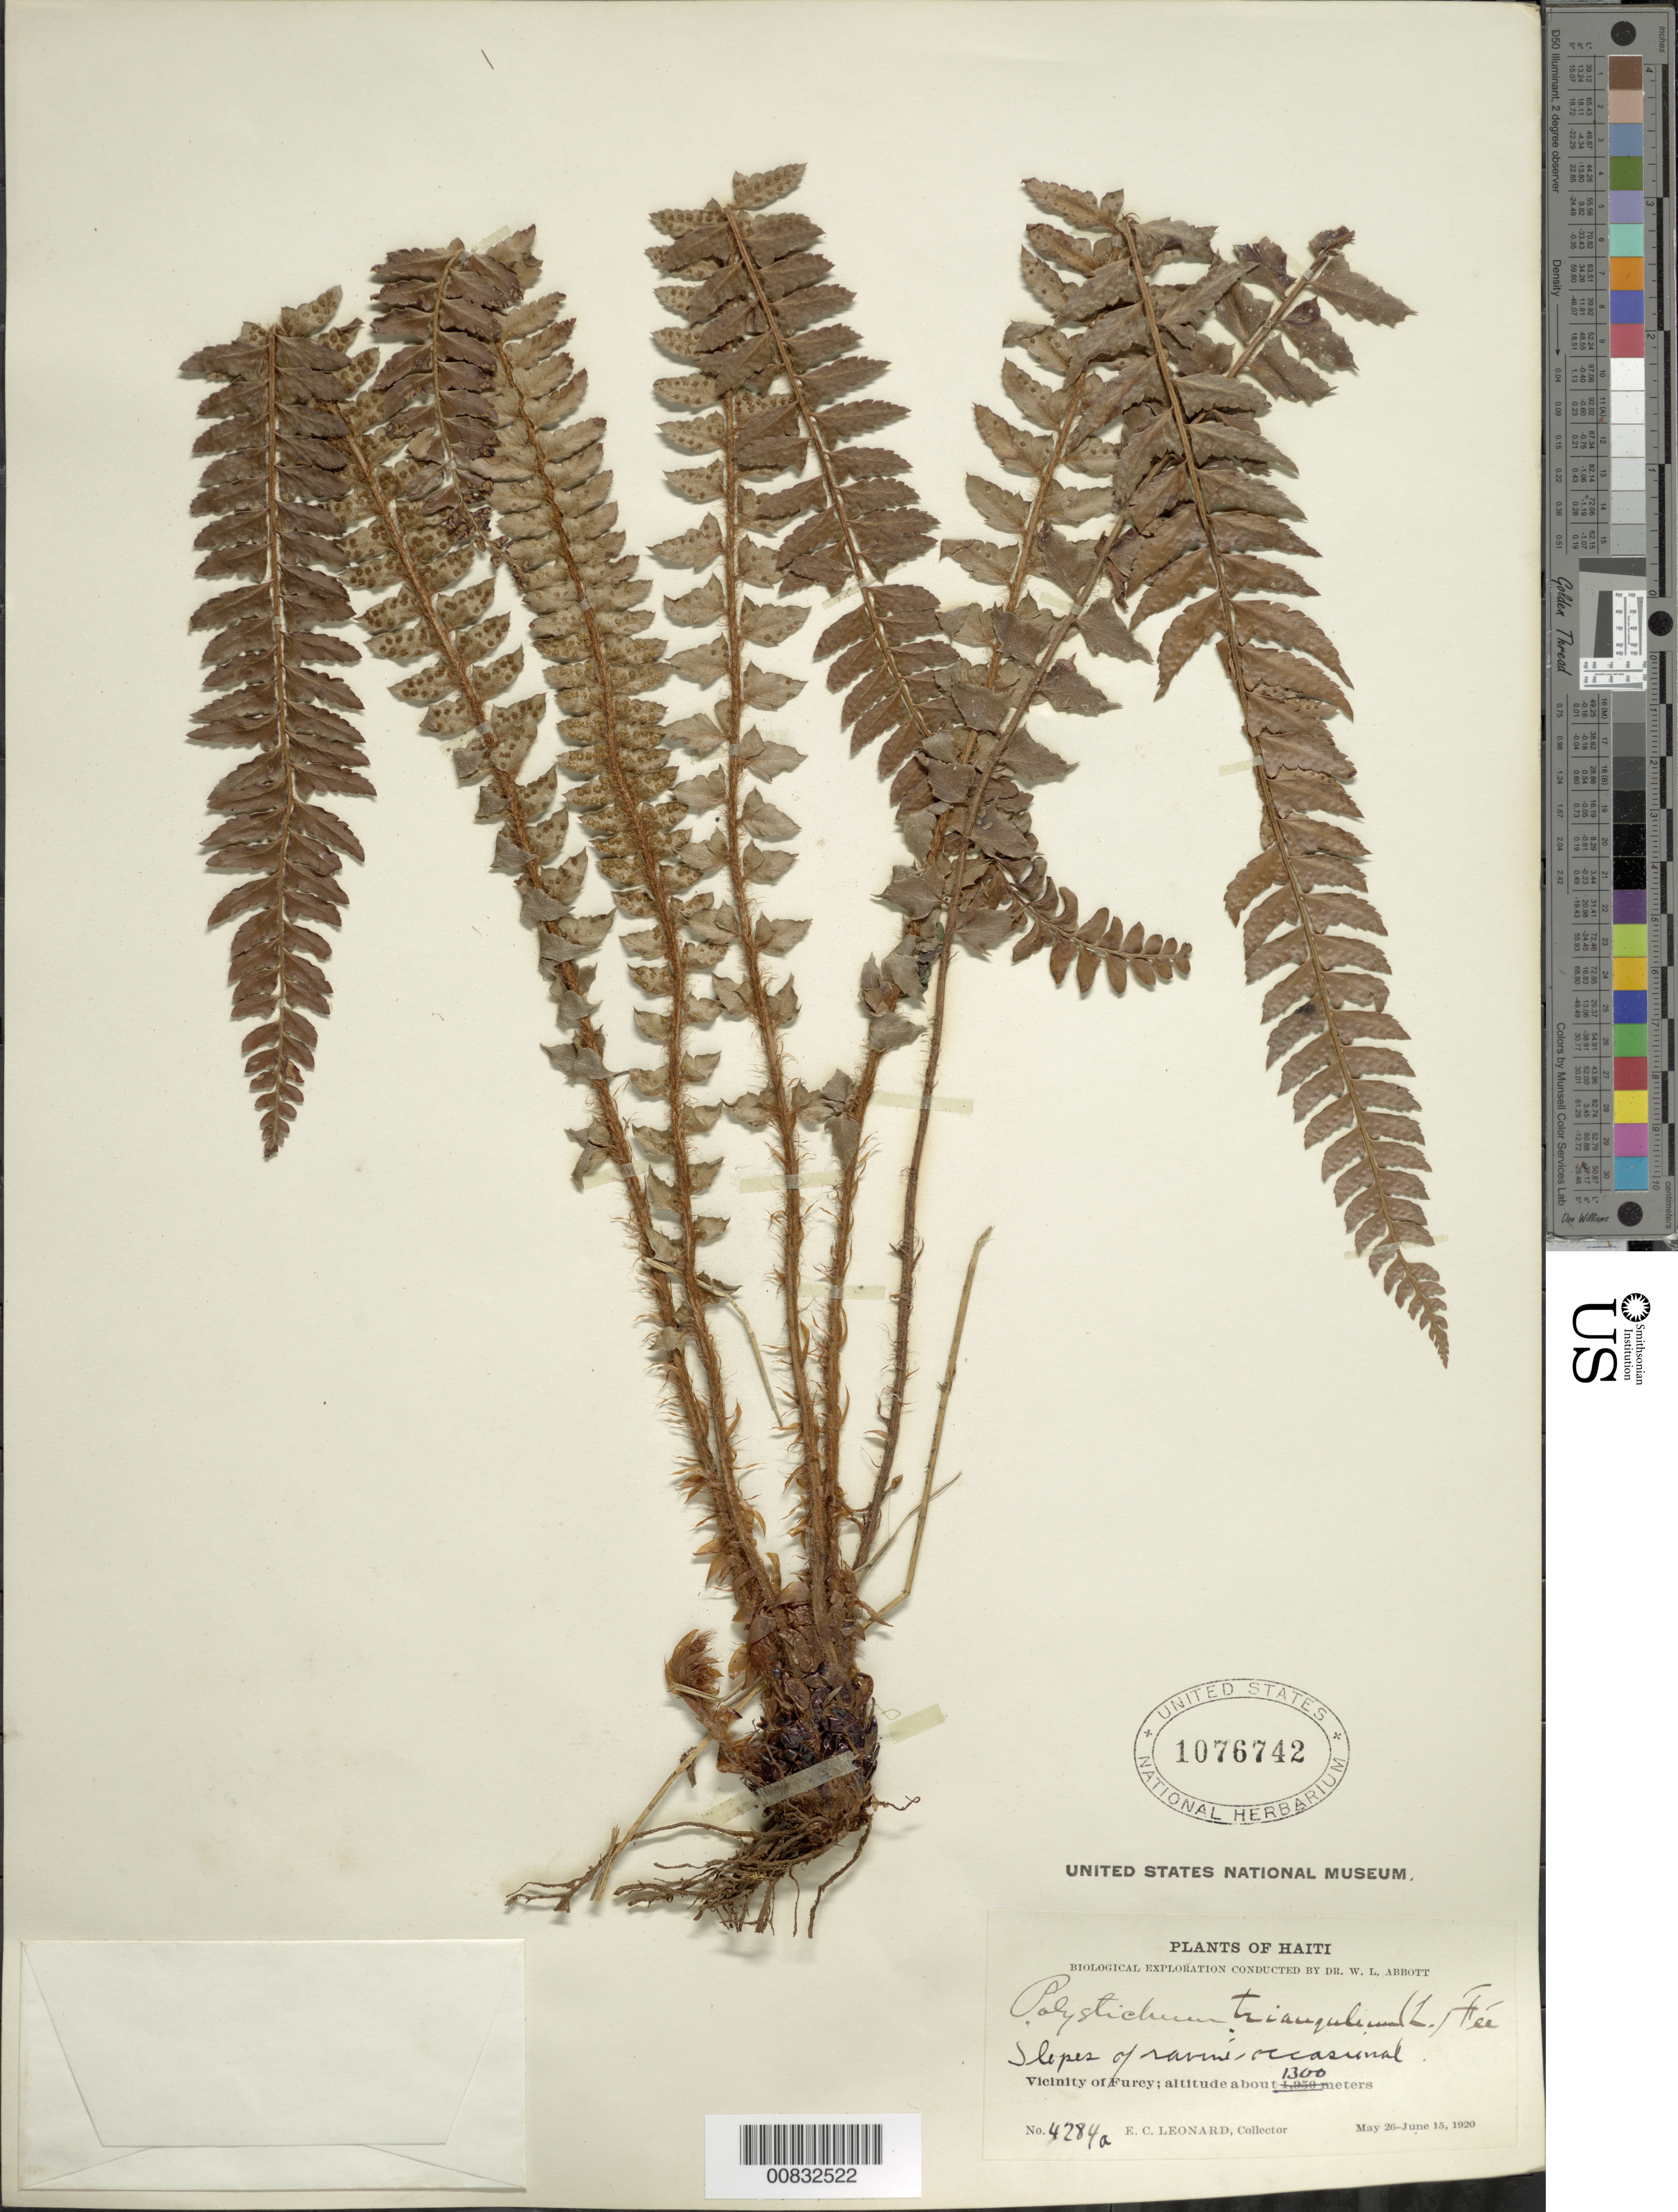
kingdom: Plantae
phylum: Tracheophyta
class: Polypodiopsida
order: Polypodiales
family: Dryopteridaceae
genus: Polystichum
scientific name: Polystichum triangulum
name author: (L.) Fée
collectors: E. C. Leonard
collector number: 4284a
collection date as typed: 26 May 1920 to 15 Jun 1920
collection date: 1920-05-26/1920-06-15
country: Haiti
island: Hispaniola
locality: Furcy vicinity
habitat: Slopes of ravine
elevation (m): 1300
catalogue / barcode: US 1076742